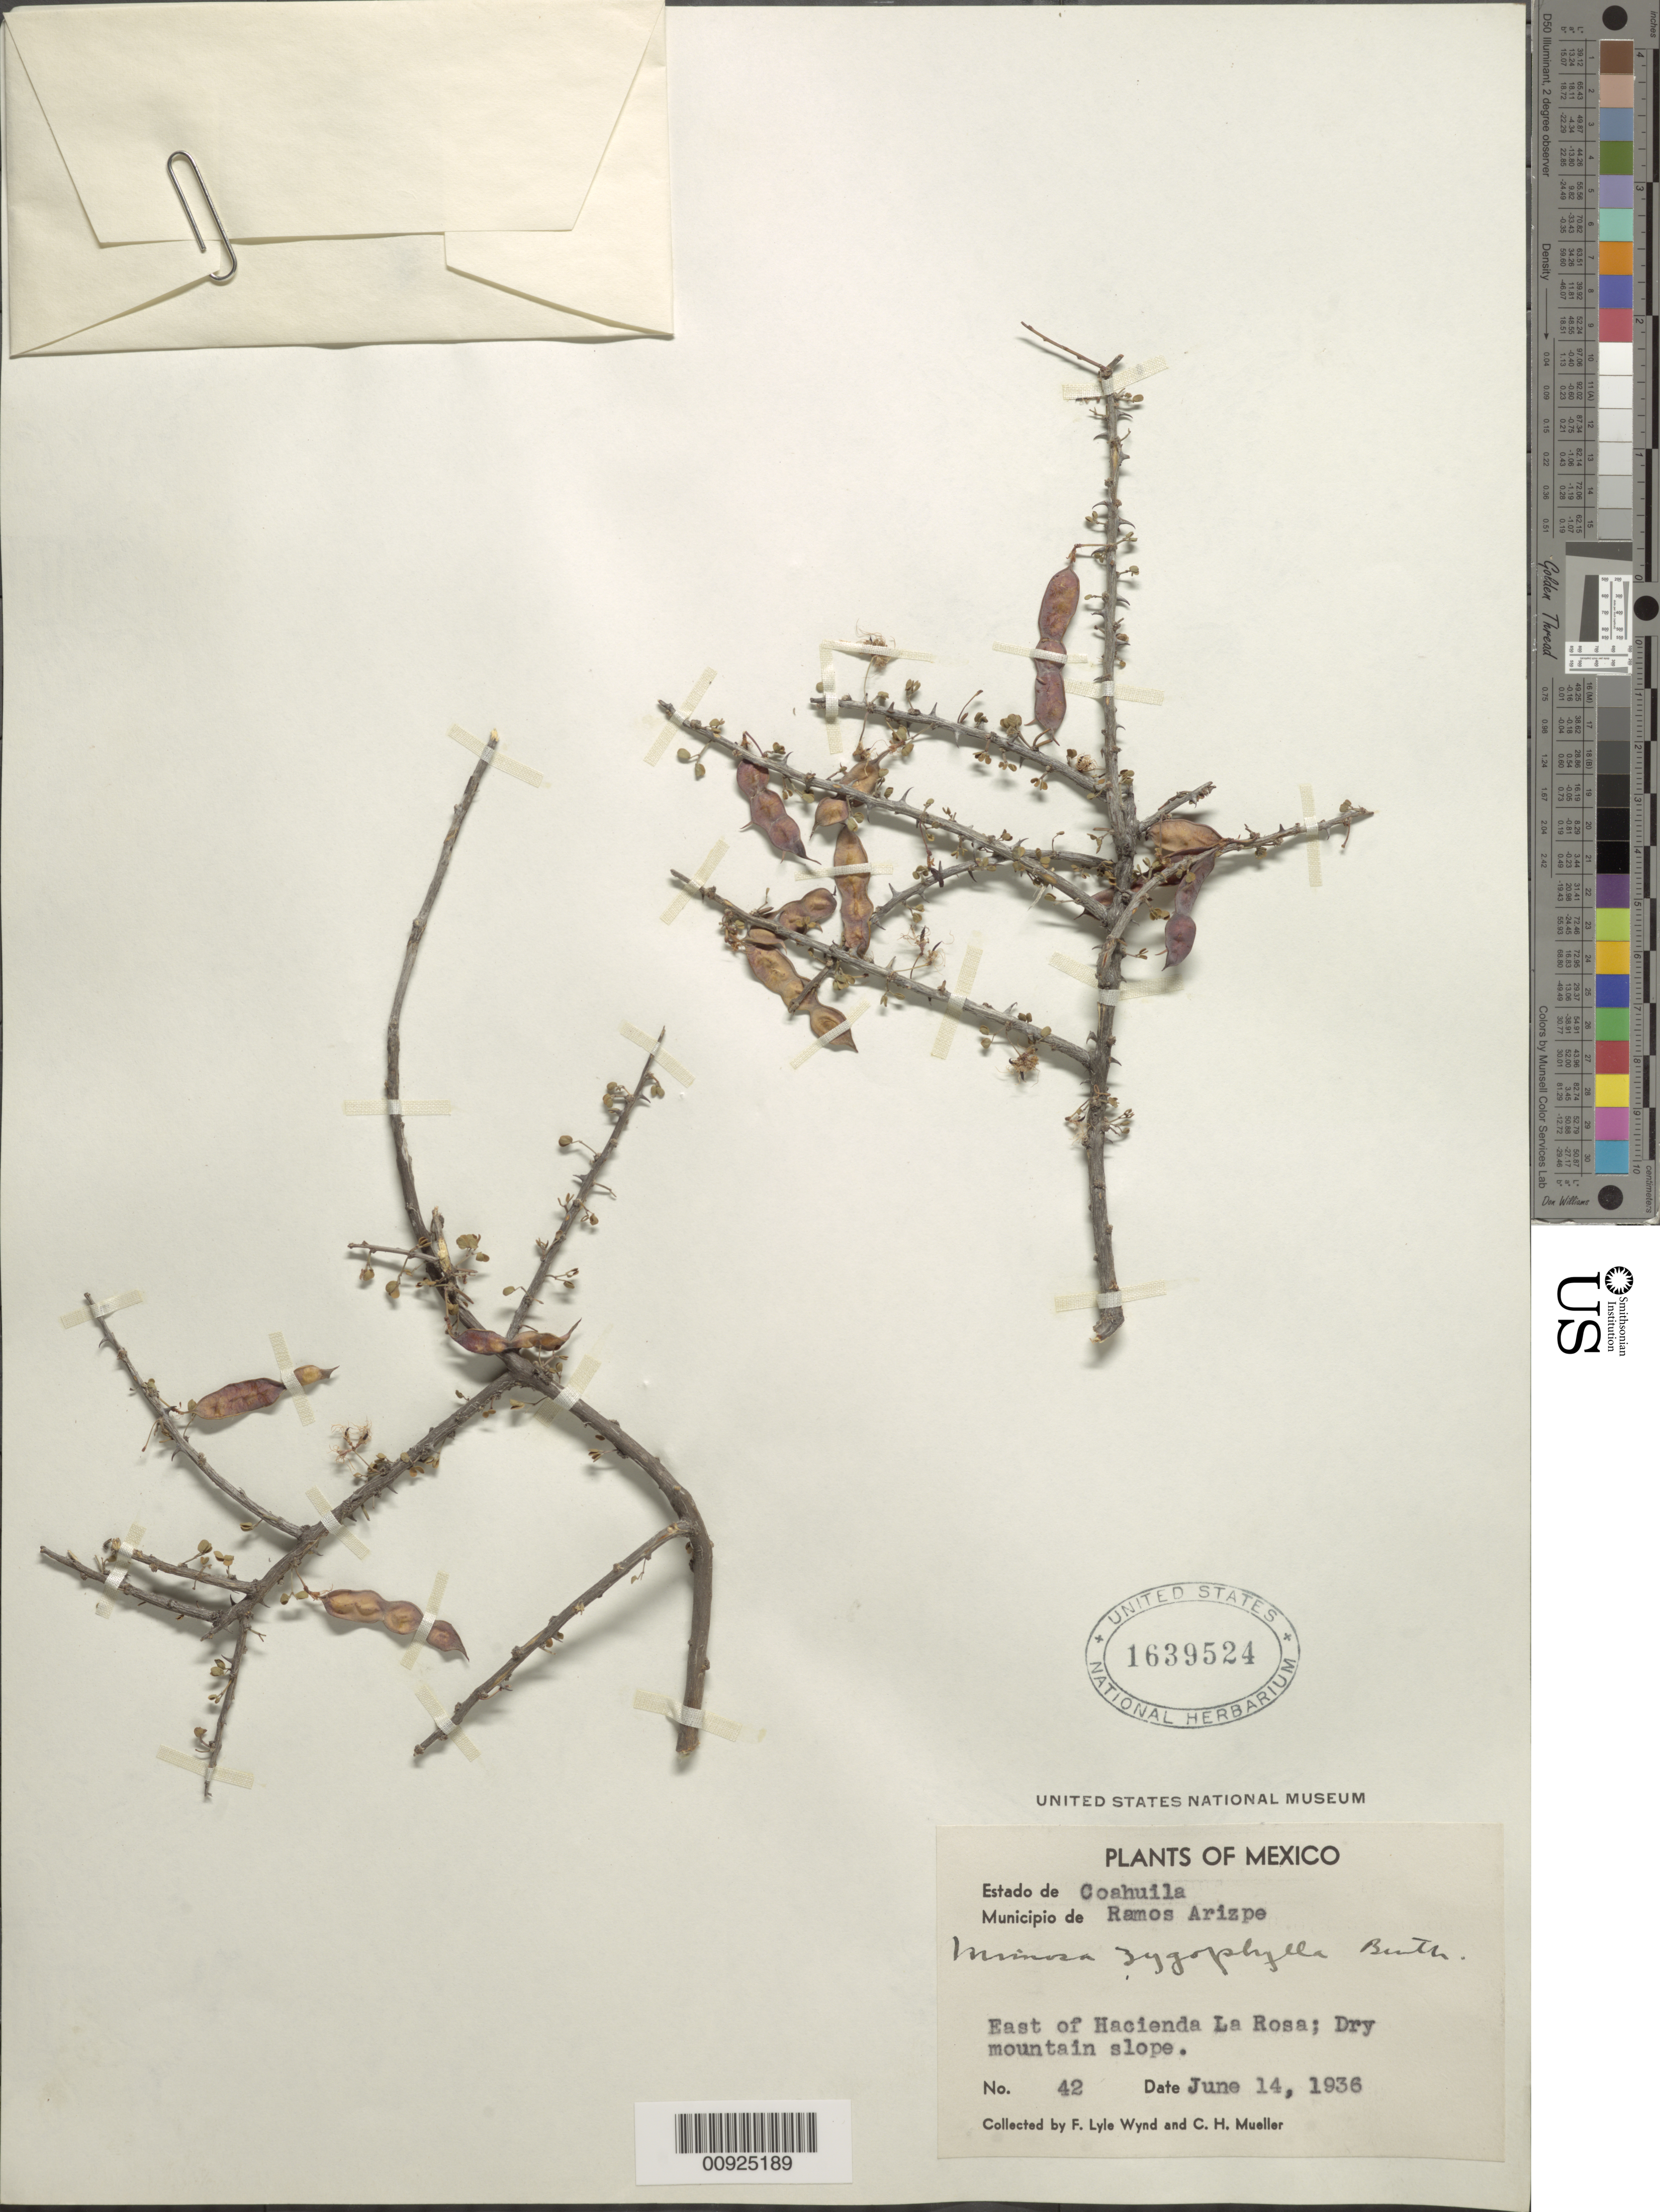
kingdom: Plantae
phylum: Tracheophyta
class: Magnoliopsida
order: Fabales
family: Fabaceae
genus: Mimosa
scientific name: Mimosa zygophylla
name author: Benth.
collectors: F. L. Wynd & C. H. Mueller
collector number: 42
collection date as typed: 14 Jun 1936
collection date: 1936-06-14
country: Mexico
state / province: Coahuila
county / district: Ramos Arizpe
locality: Estado de Coahuila: Municipio de Ramos Arizpe: East of Hacienda La Rosa.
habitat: Dry mountain slope.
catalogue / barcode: US 1639524